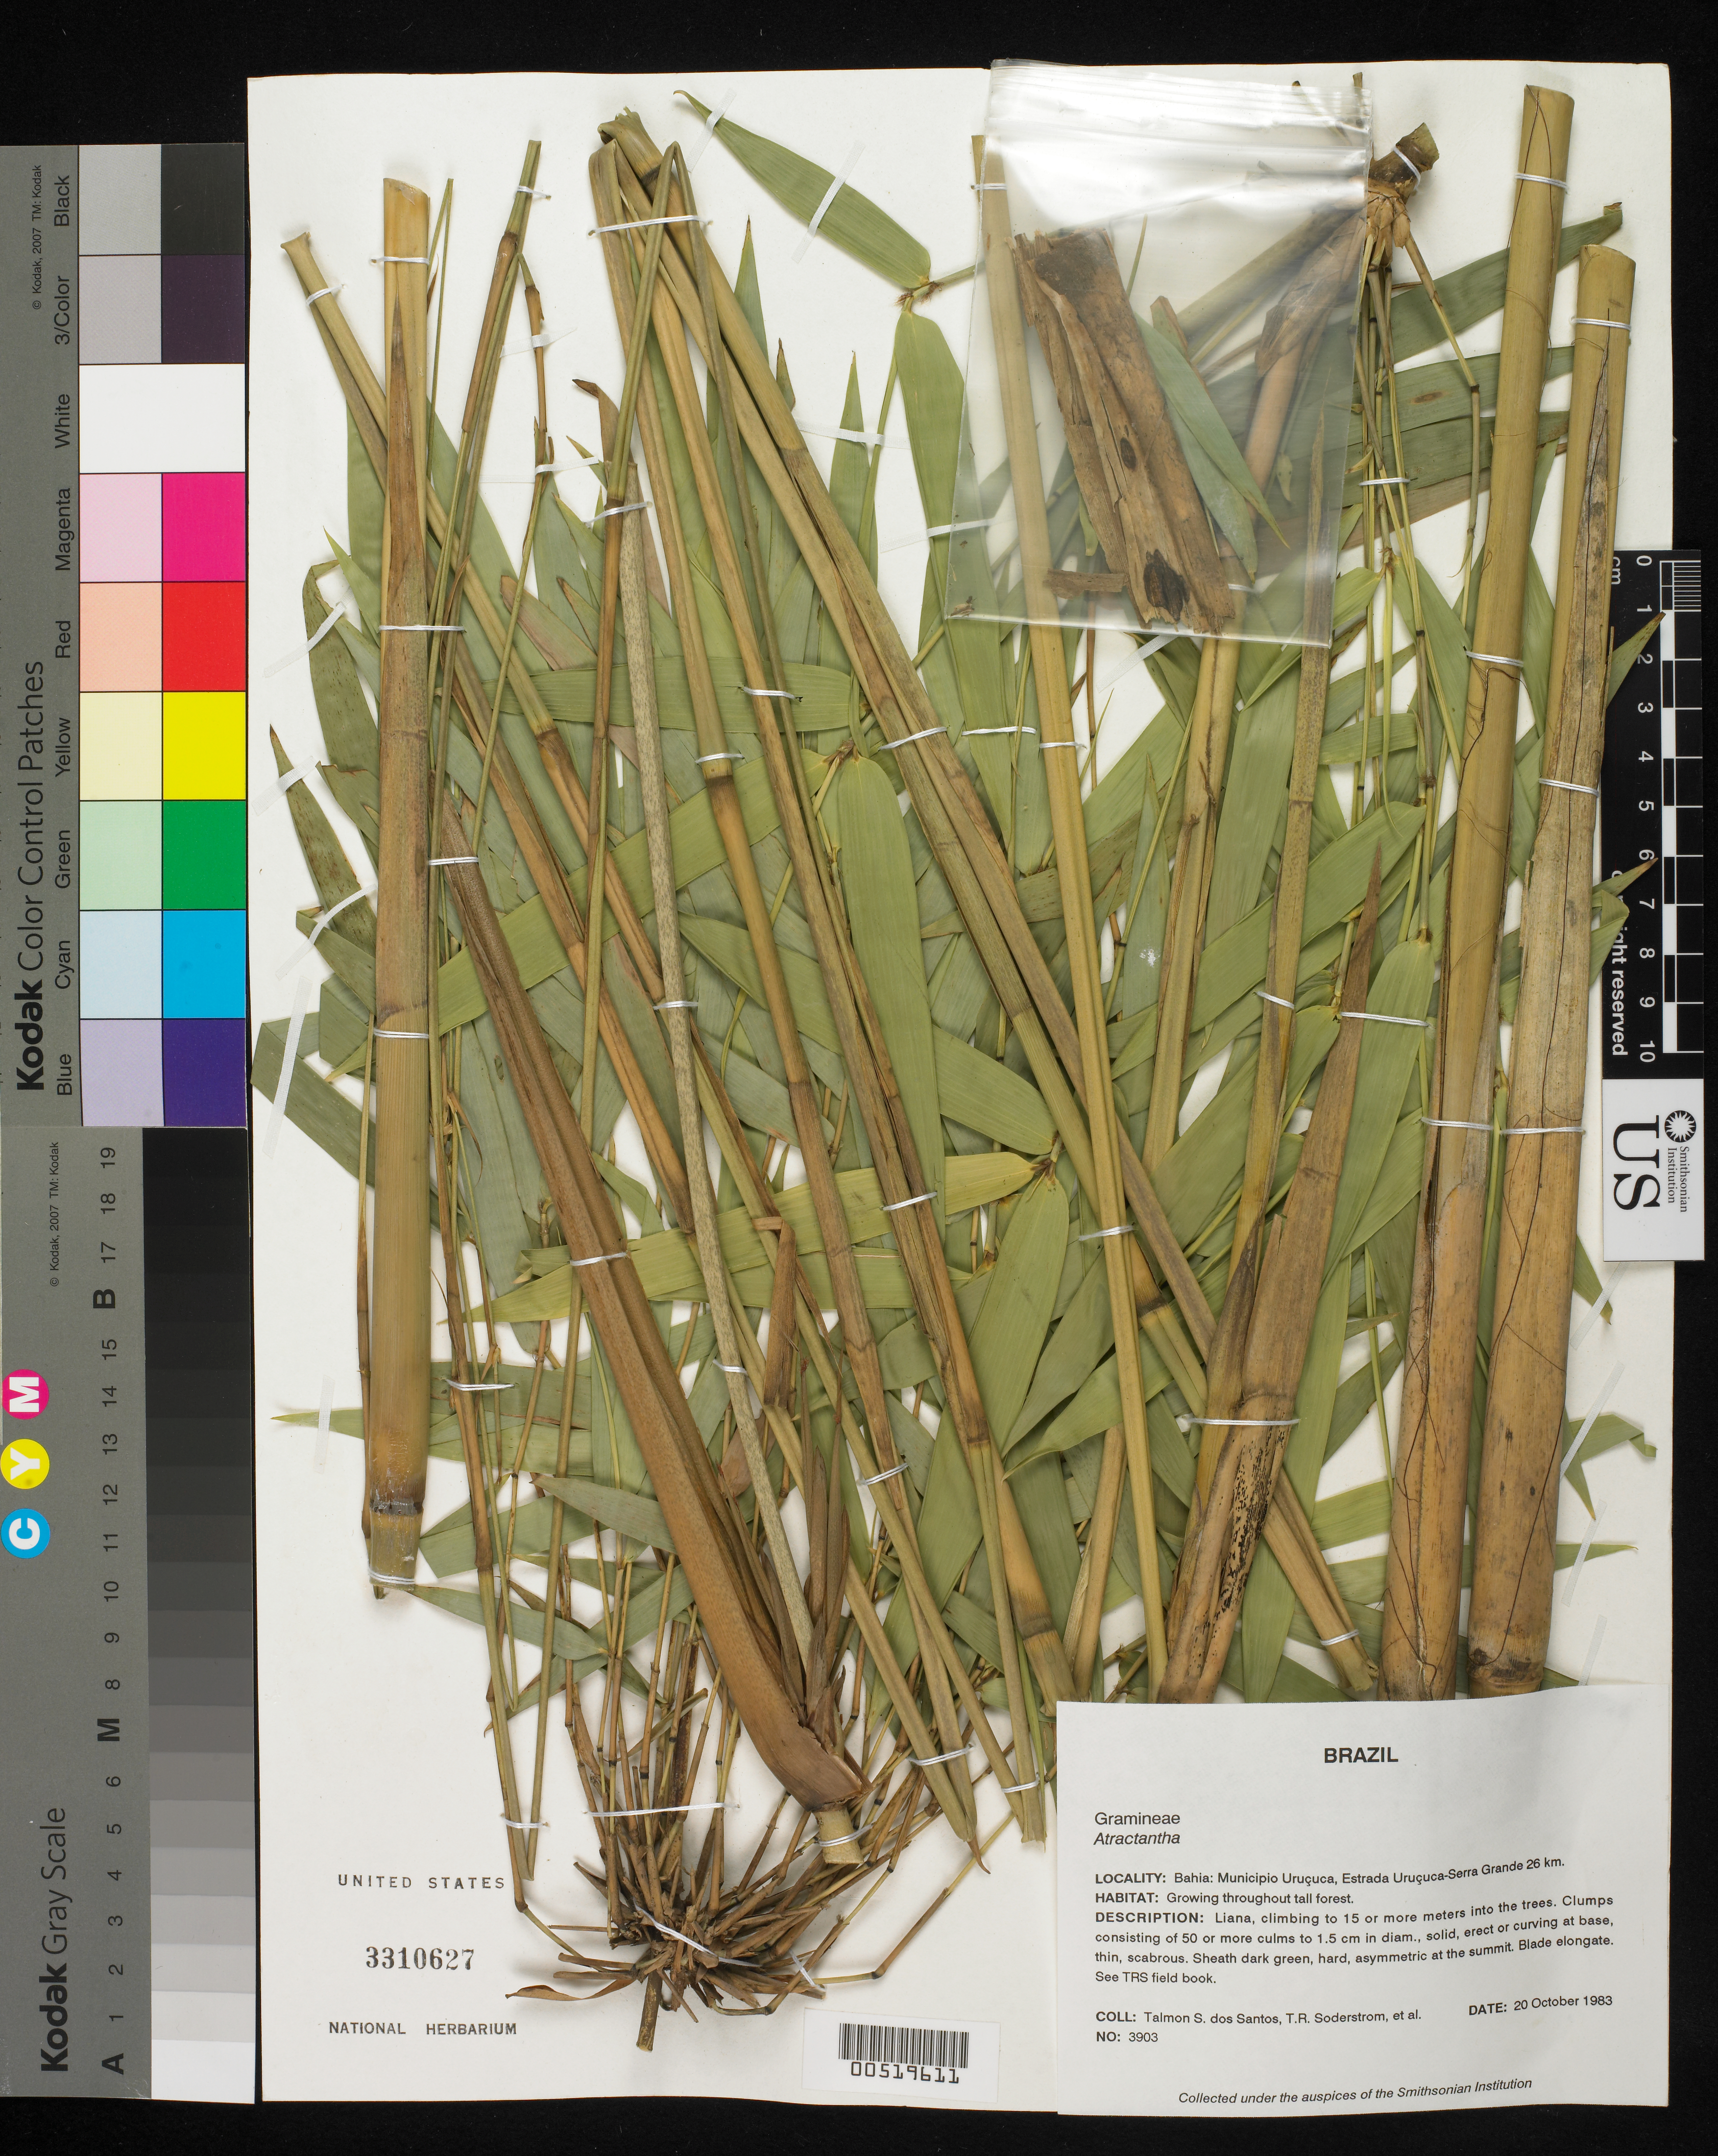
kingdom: Plantae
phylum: Tracheophyta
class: Liliopsida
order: Poales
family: Poaceae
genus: Atractantha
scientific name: Atractantha sp.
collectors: T. S. Santos & T. R. Soderstrom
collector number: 3903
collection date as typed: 20 Oct 1983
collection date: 1983-10-20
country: Brazil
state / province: Bahia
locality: Urucuca, urucuca-serra grande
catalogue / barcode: US 3310627